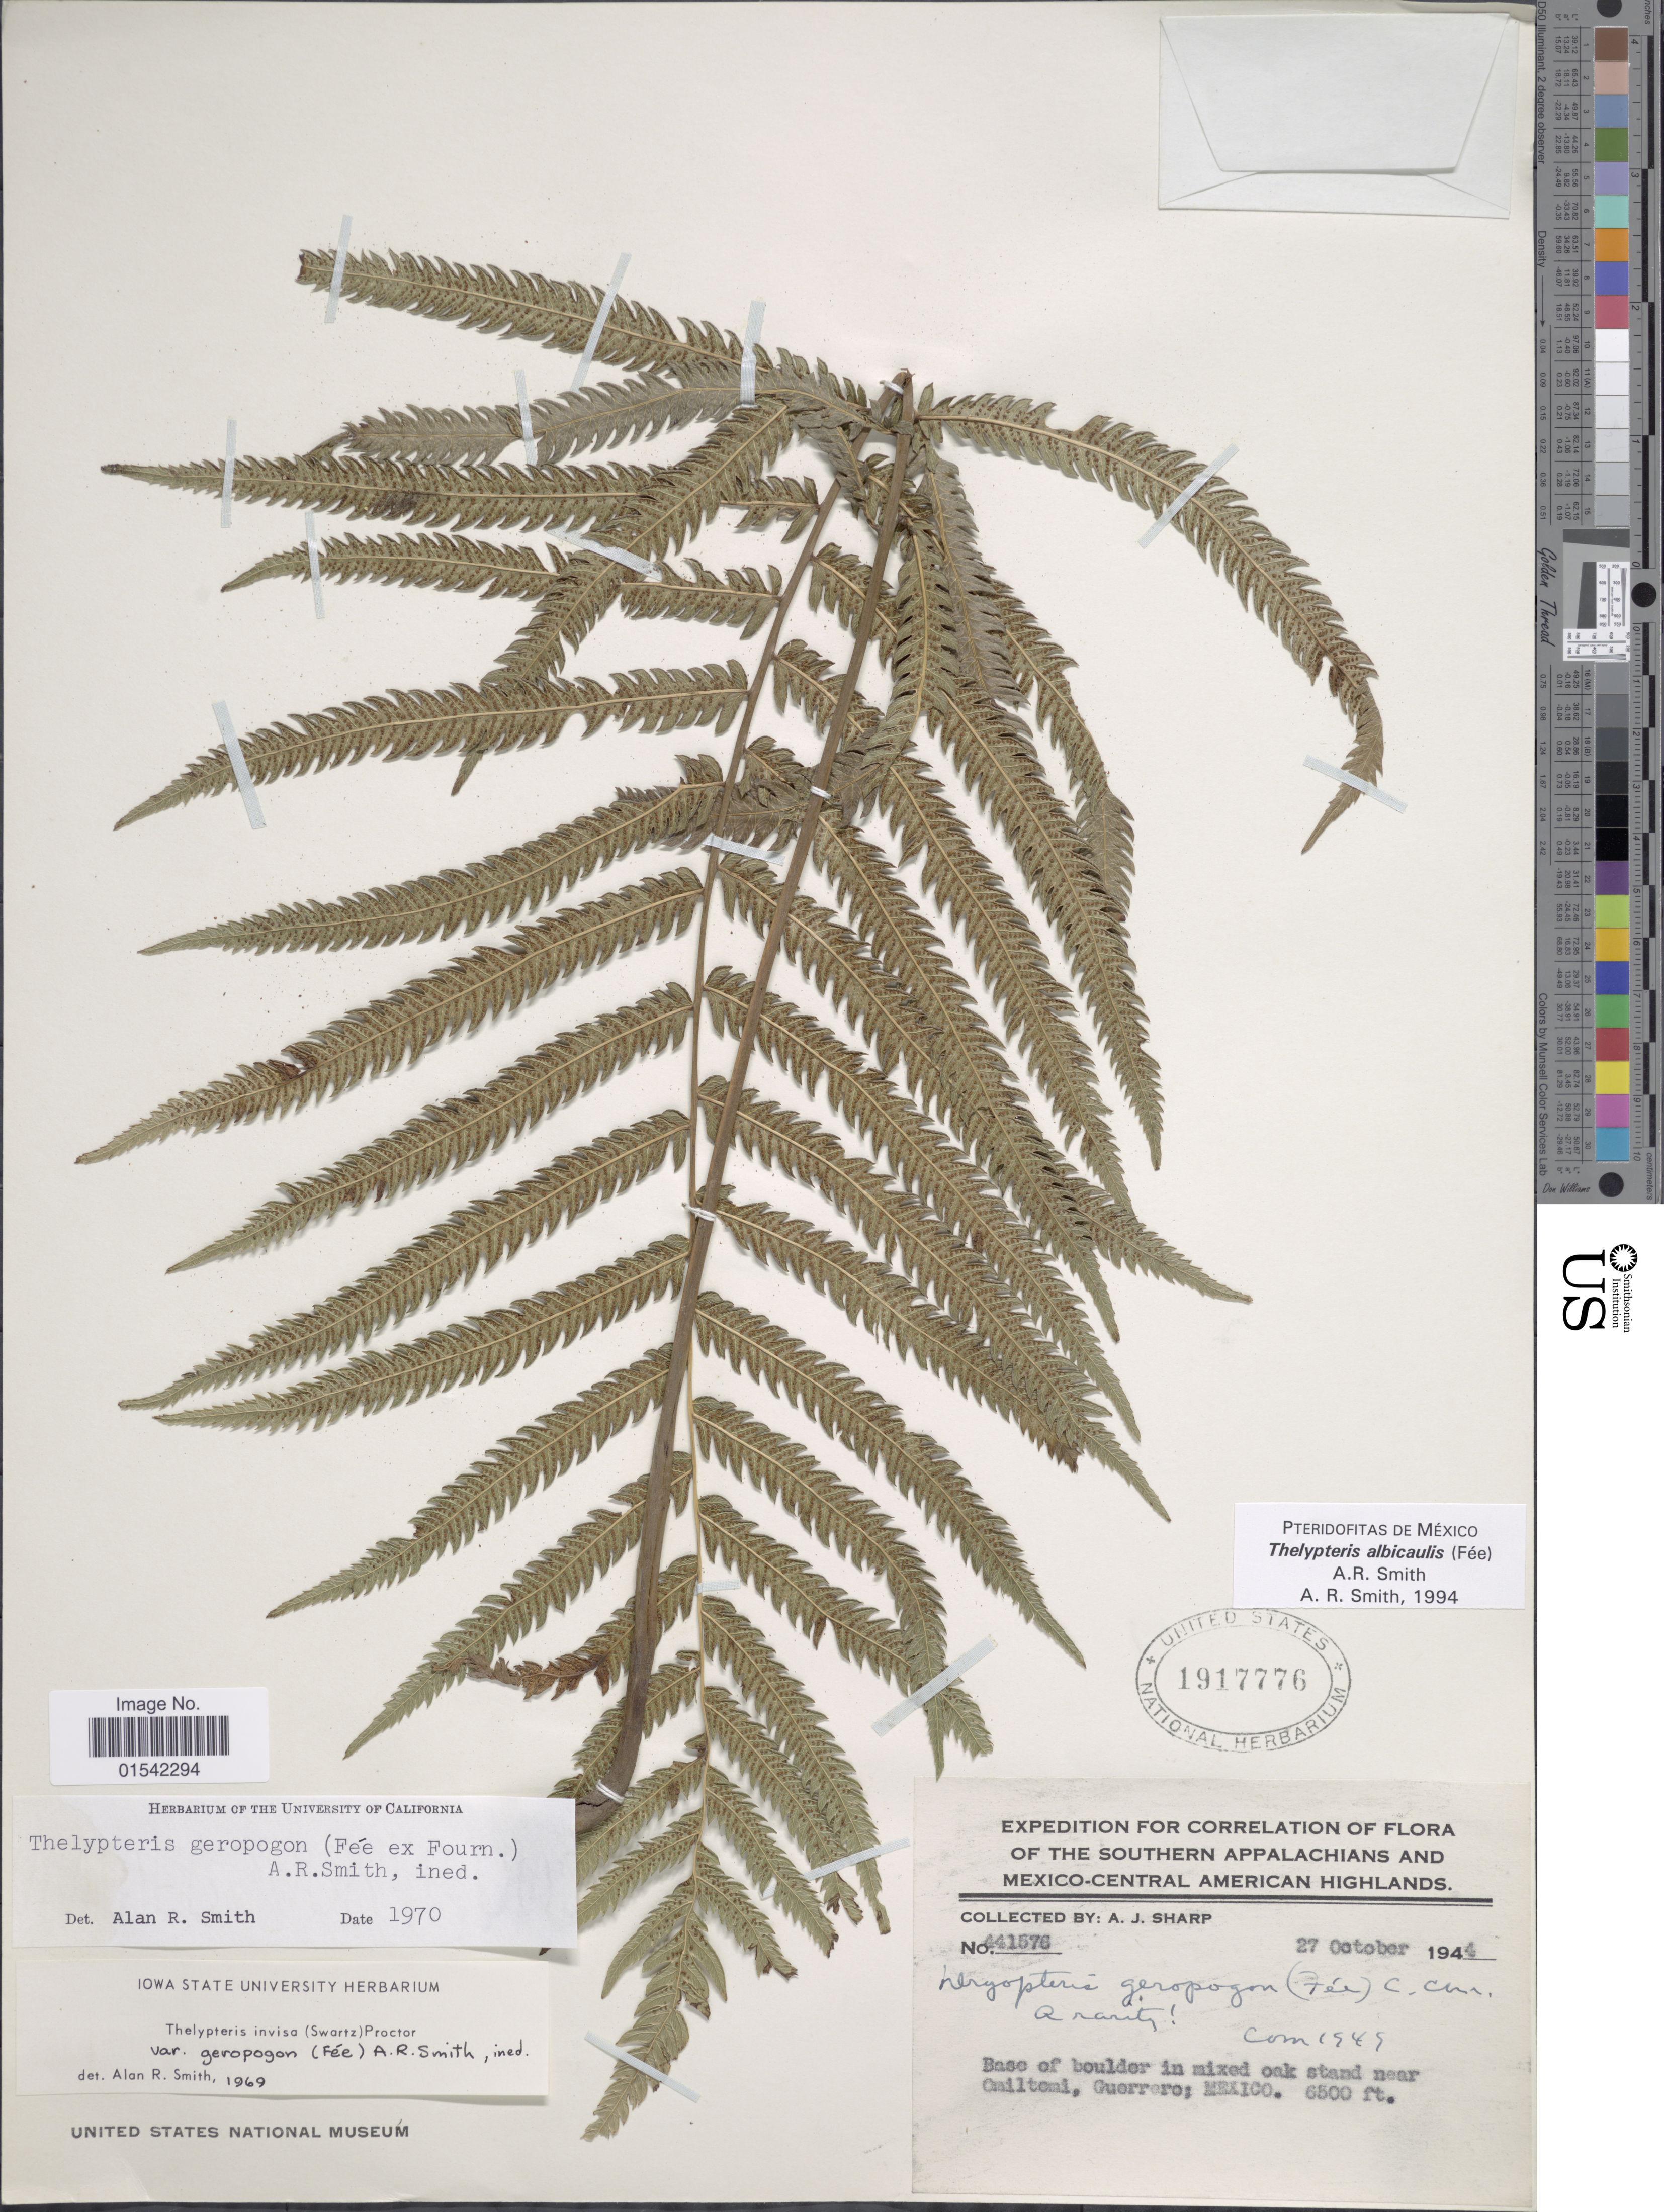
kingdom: Plantae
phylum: Tracheophyta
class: Polypodiopsida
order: Polypodiales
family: Thelypteridaceae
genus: Cyclosorus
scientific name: Cyclosorus albicaulis (Fée) comb. nov., ined 2015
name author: (Fée)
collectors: A. J. Sharp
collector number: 441576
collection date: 1944-10-27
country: Mexico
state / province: Guerrero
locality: The Southern Appalachians and Mexico-Central American Highlands, Base of boulder in mixed oak stand near Omiltemi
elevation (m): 1981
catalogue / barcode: US 1917776